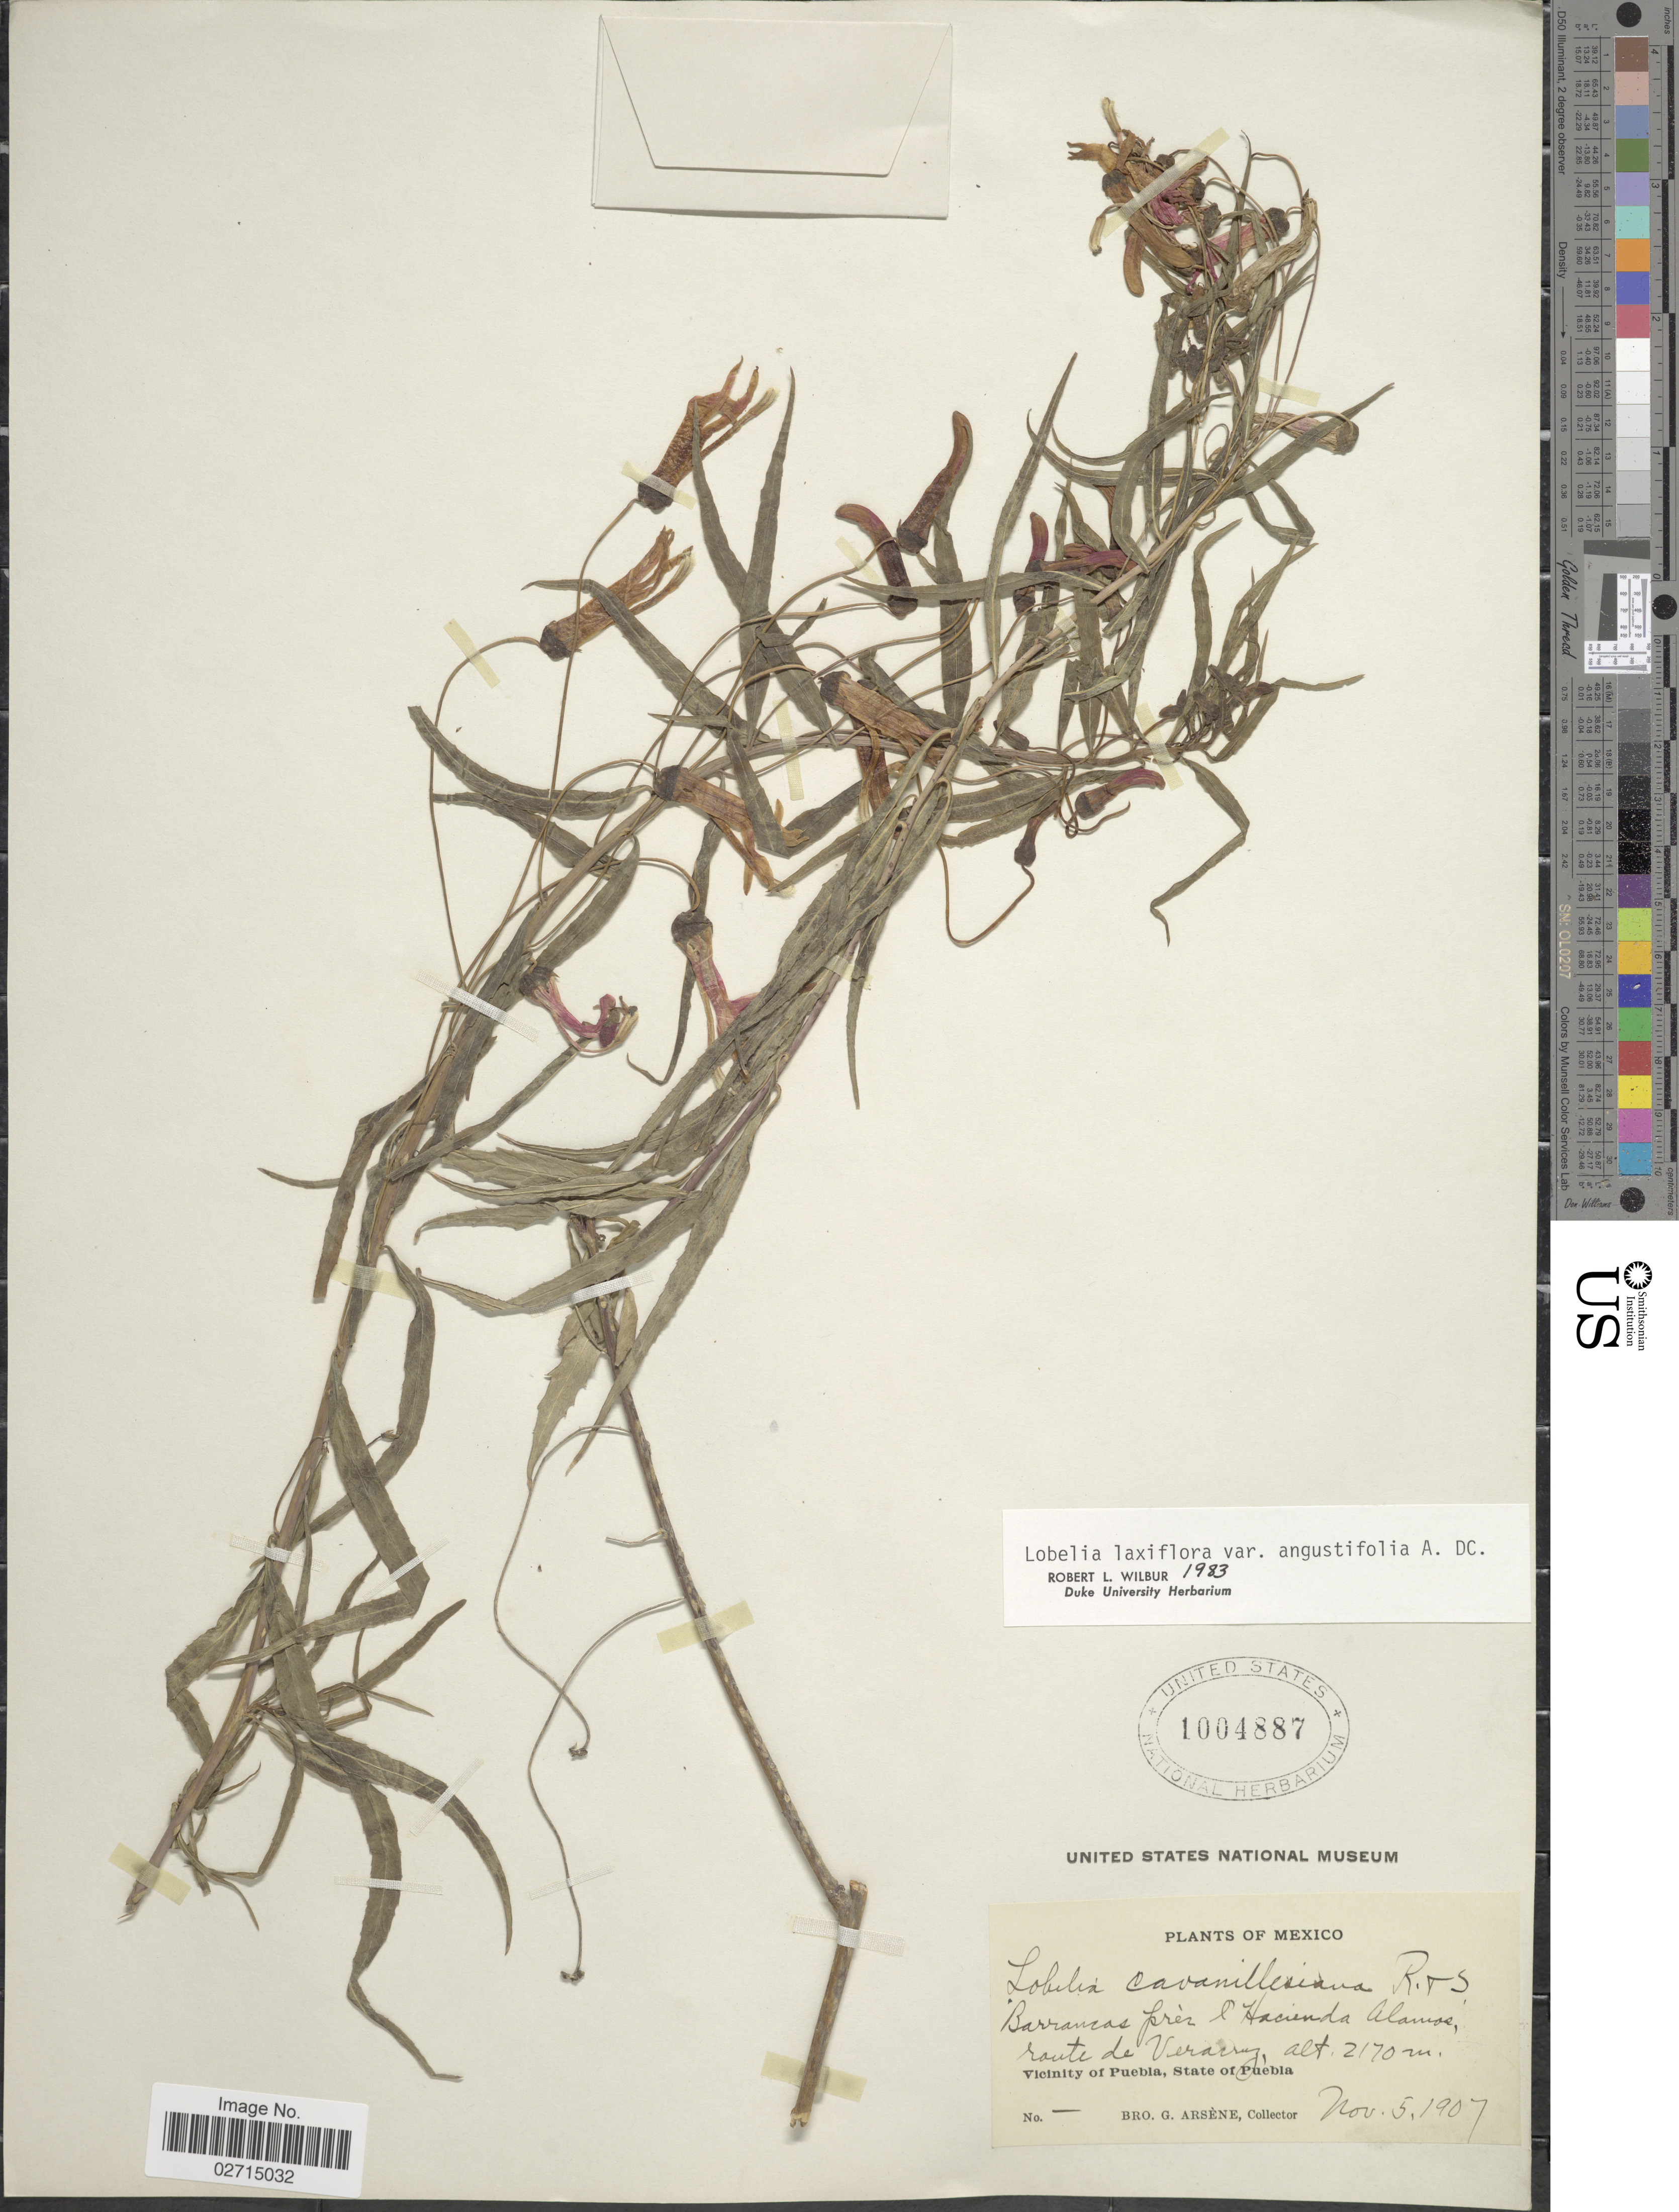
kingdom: Plantae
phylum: Tracheophyta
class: Magnoliopsida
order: Asterales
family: Campanulaceae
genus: Leptocodon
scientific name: Leptocodon laxiflora var. angustifolia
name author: A. DC.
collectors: Bro. G. Arsène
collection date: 1907-11-05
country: Mexico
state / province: Puebla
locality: Barrancas pres l' Hacienda Alamos, route de Veracruz, Vicinity of Puebla, State of Puebla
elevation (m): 2170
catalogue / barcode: US 1004887